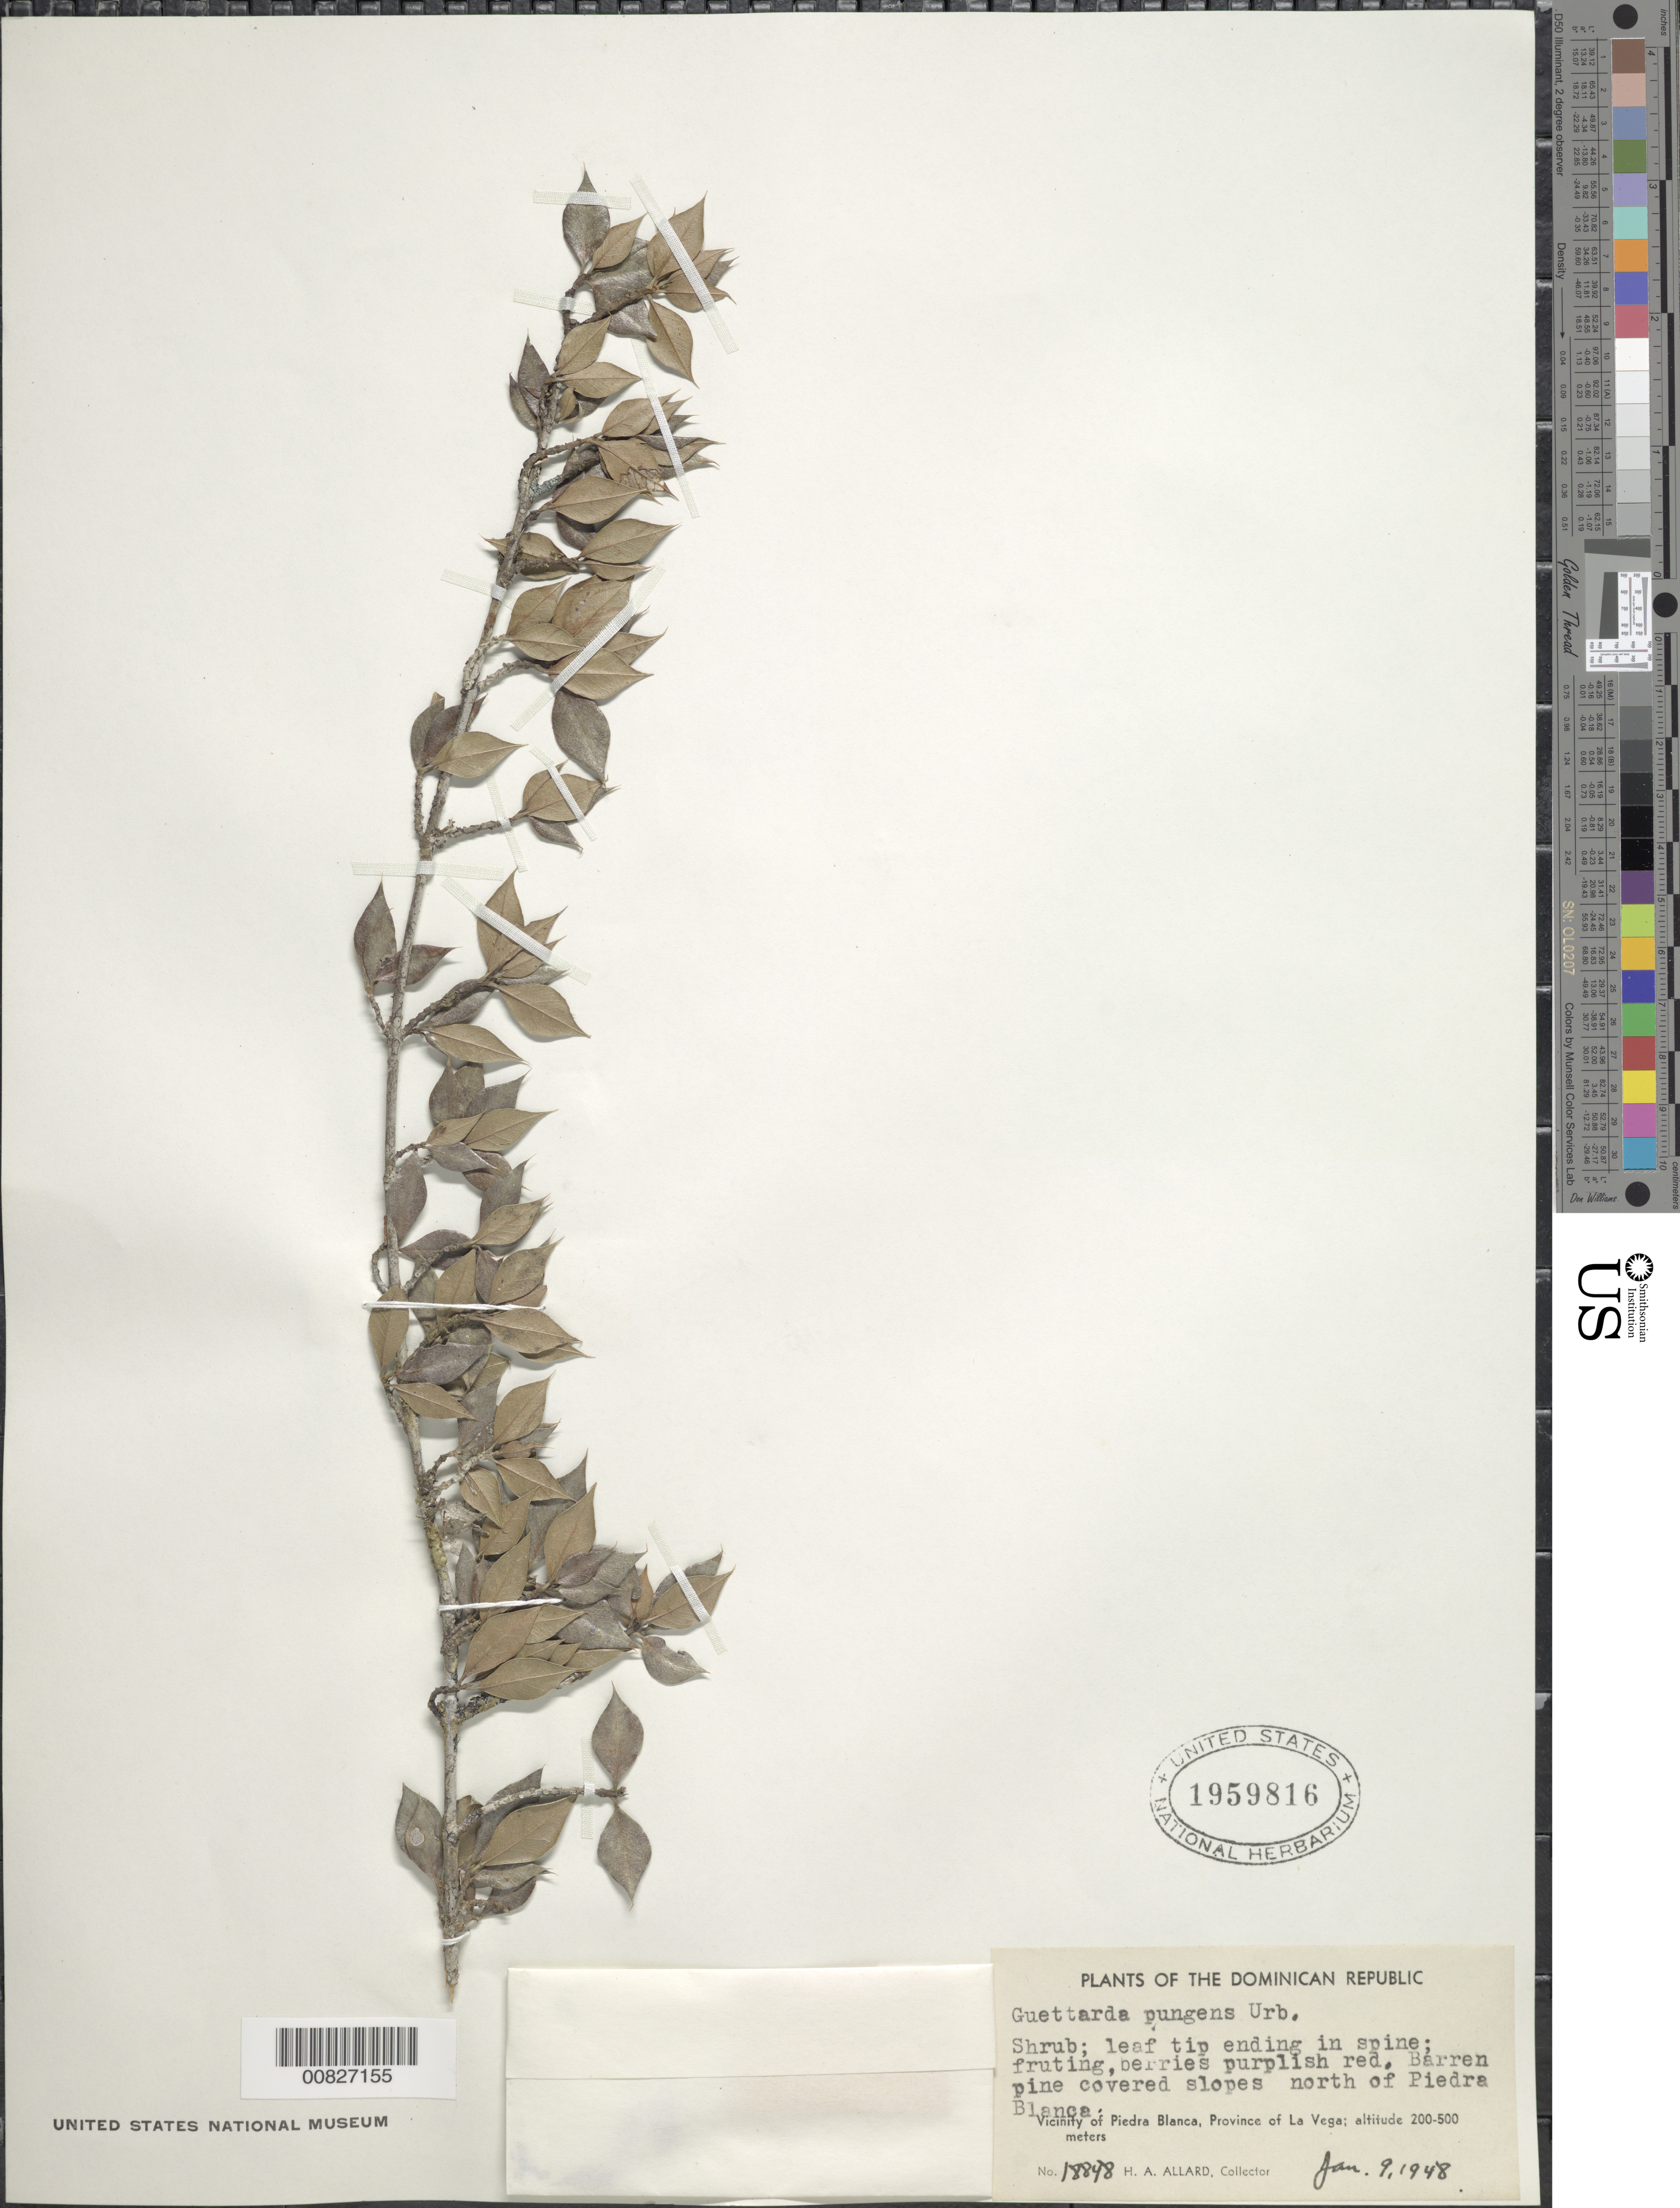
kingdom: Plantae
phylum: Tracheophyta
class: Magnoliopsida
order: Gentianales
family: Rubiaceae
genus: Guettarda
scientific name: Guettarda pungens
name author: Urb.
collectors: H. A. Allard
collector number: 18848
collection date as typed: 09 Jan 1948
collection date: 1948-01-09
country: Dominican Republic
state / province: La Vega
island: Hispaniola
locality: Vicinity of Piedra Blanca, N of PB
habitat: Barren pine covered slopes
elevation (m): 200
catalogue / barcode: US 1959816